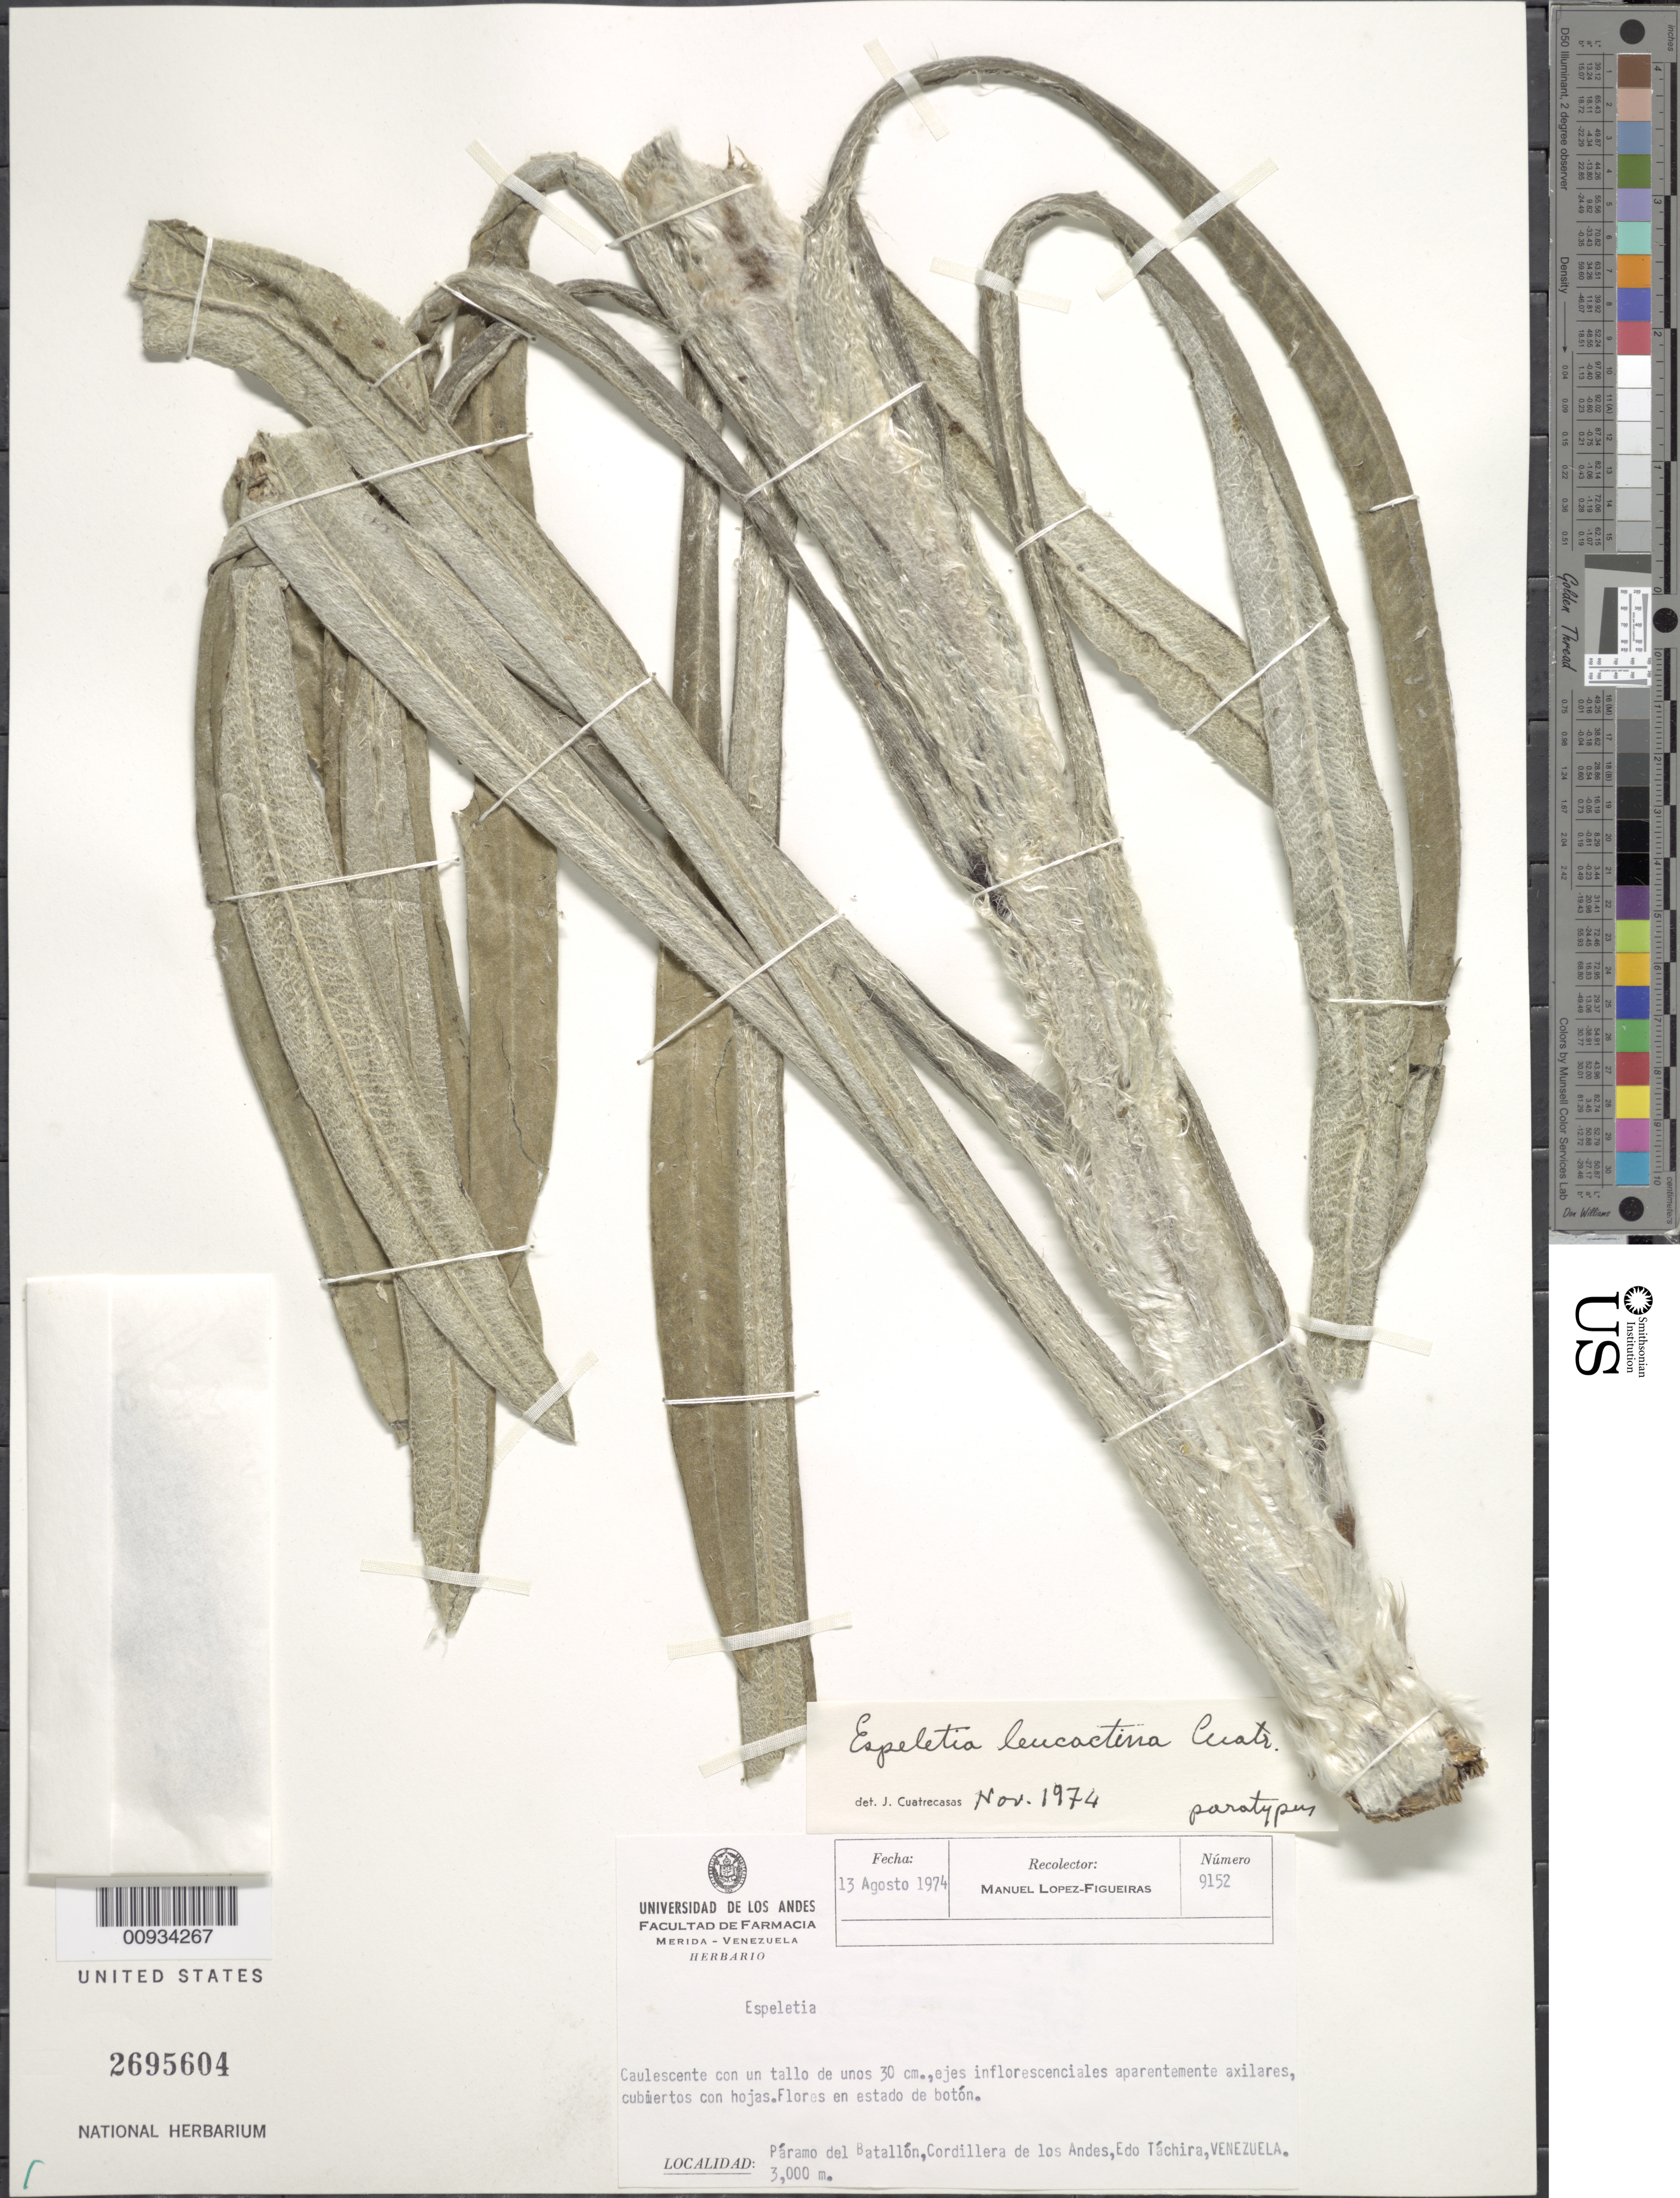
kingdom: Plantae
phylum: Tracheophyta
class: Magnoliopsida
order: Asterales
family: Asteraceae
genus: Ruilopezia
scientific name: Ruilopezia leucactina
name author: (Cuatrec.) Cuatrec.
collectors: M. López Figueiras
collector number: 9152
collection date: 1974-08-13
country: Venezuela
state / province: Tachira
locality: Paramo del Batallon, Cordillera de Los Andes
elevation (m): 3000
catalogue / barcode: US 2695604